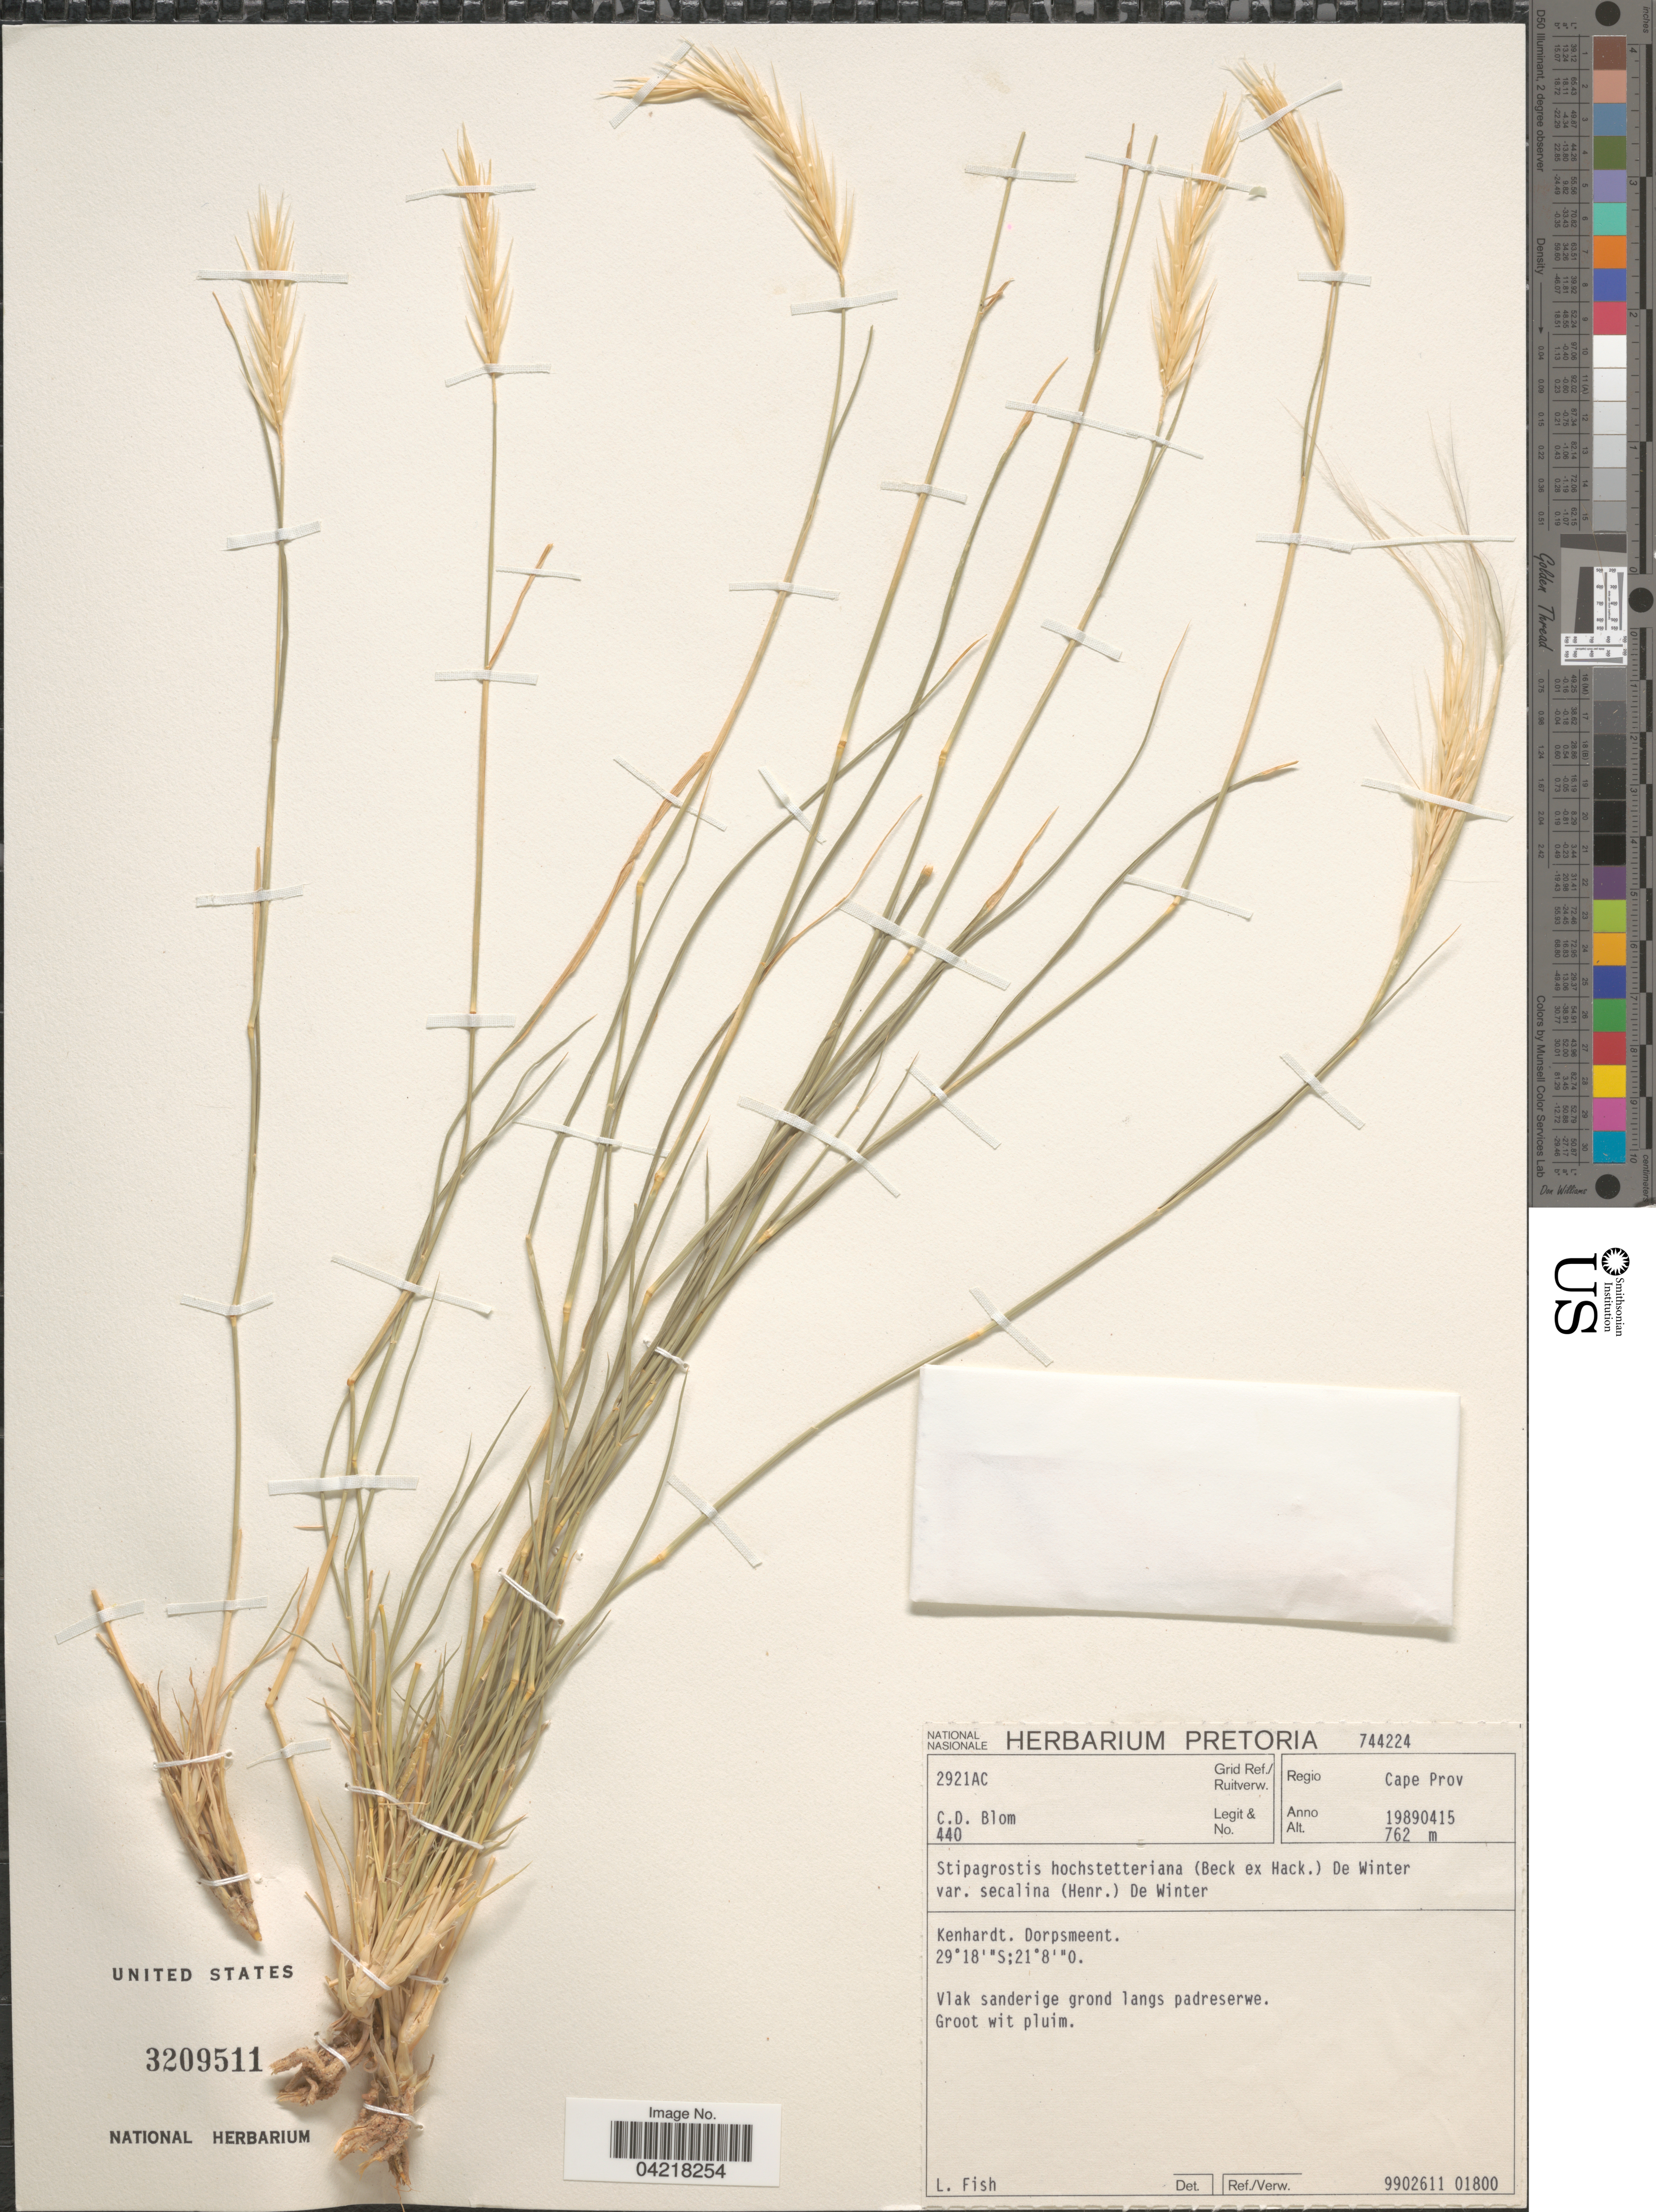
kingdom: Plantae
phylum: Tracheophyta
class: Liliopsida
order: Poales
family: Poaceae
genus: Stipagrostis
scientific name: Stipagrostis hochstetterana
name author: (Beck & Hack.) De Winter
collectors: C. Blom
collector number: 440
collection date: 1989-04-15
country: South Africa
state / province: Northern Cape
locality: Kenhardt. Dorpsmeent. 2921AC Grid Ref./Ruitverw. Regio Cape Prov.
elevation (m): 762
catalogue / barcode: US 3209511